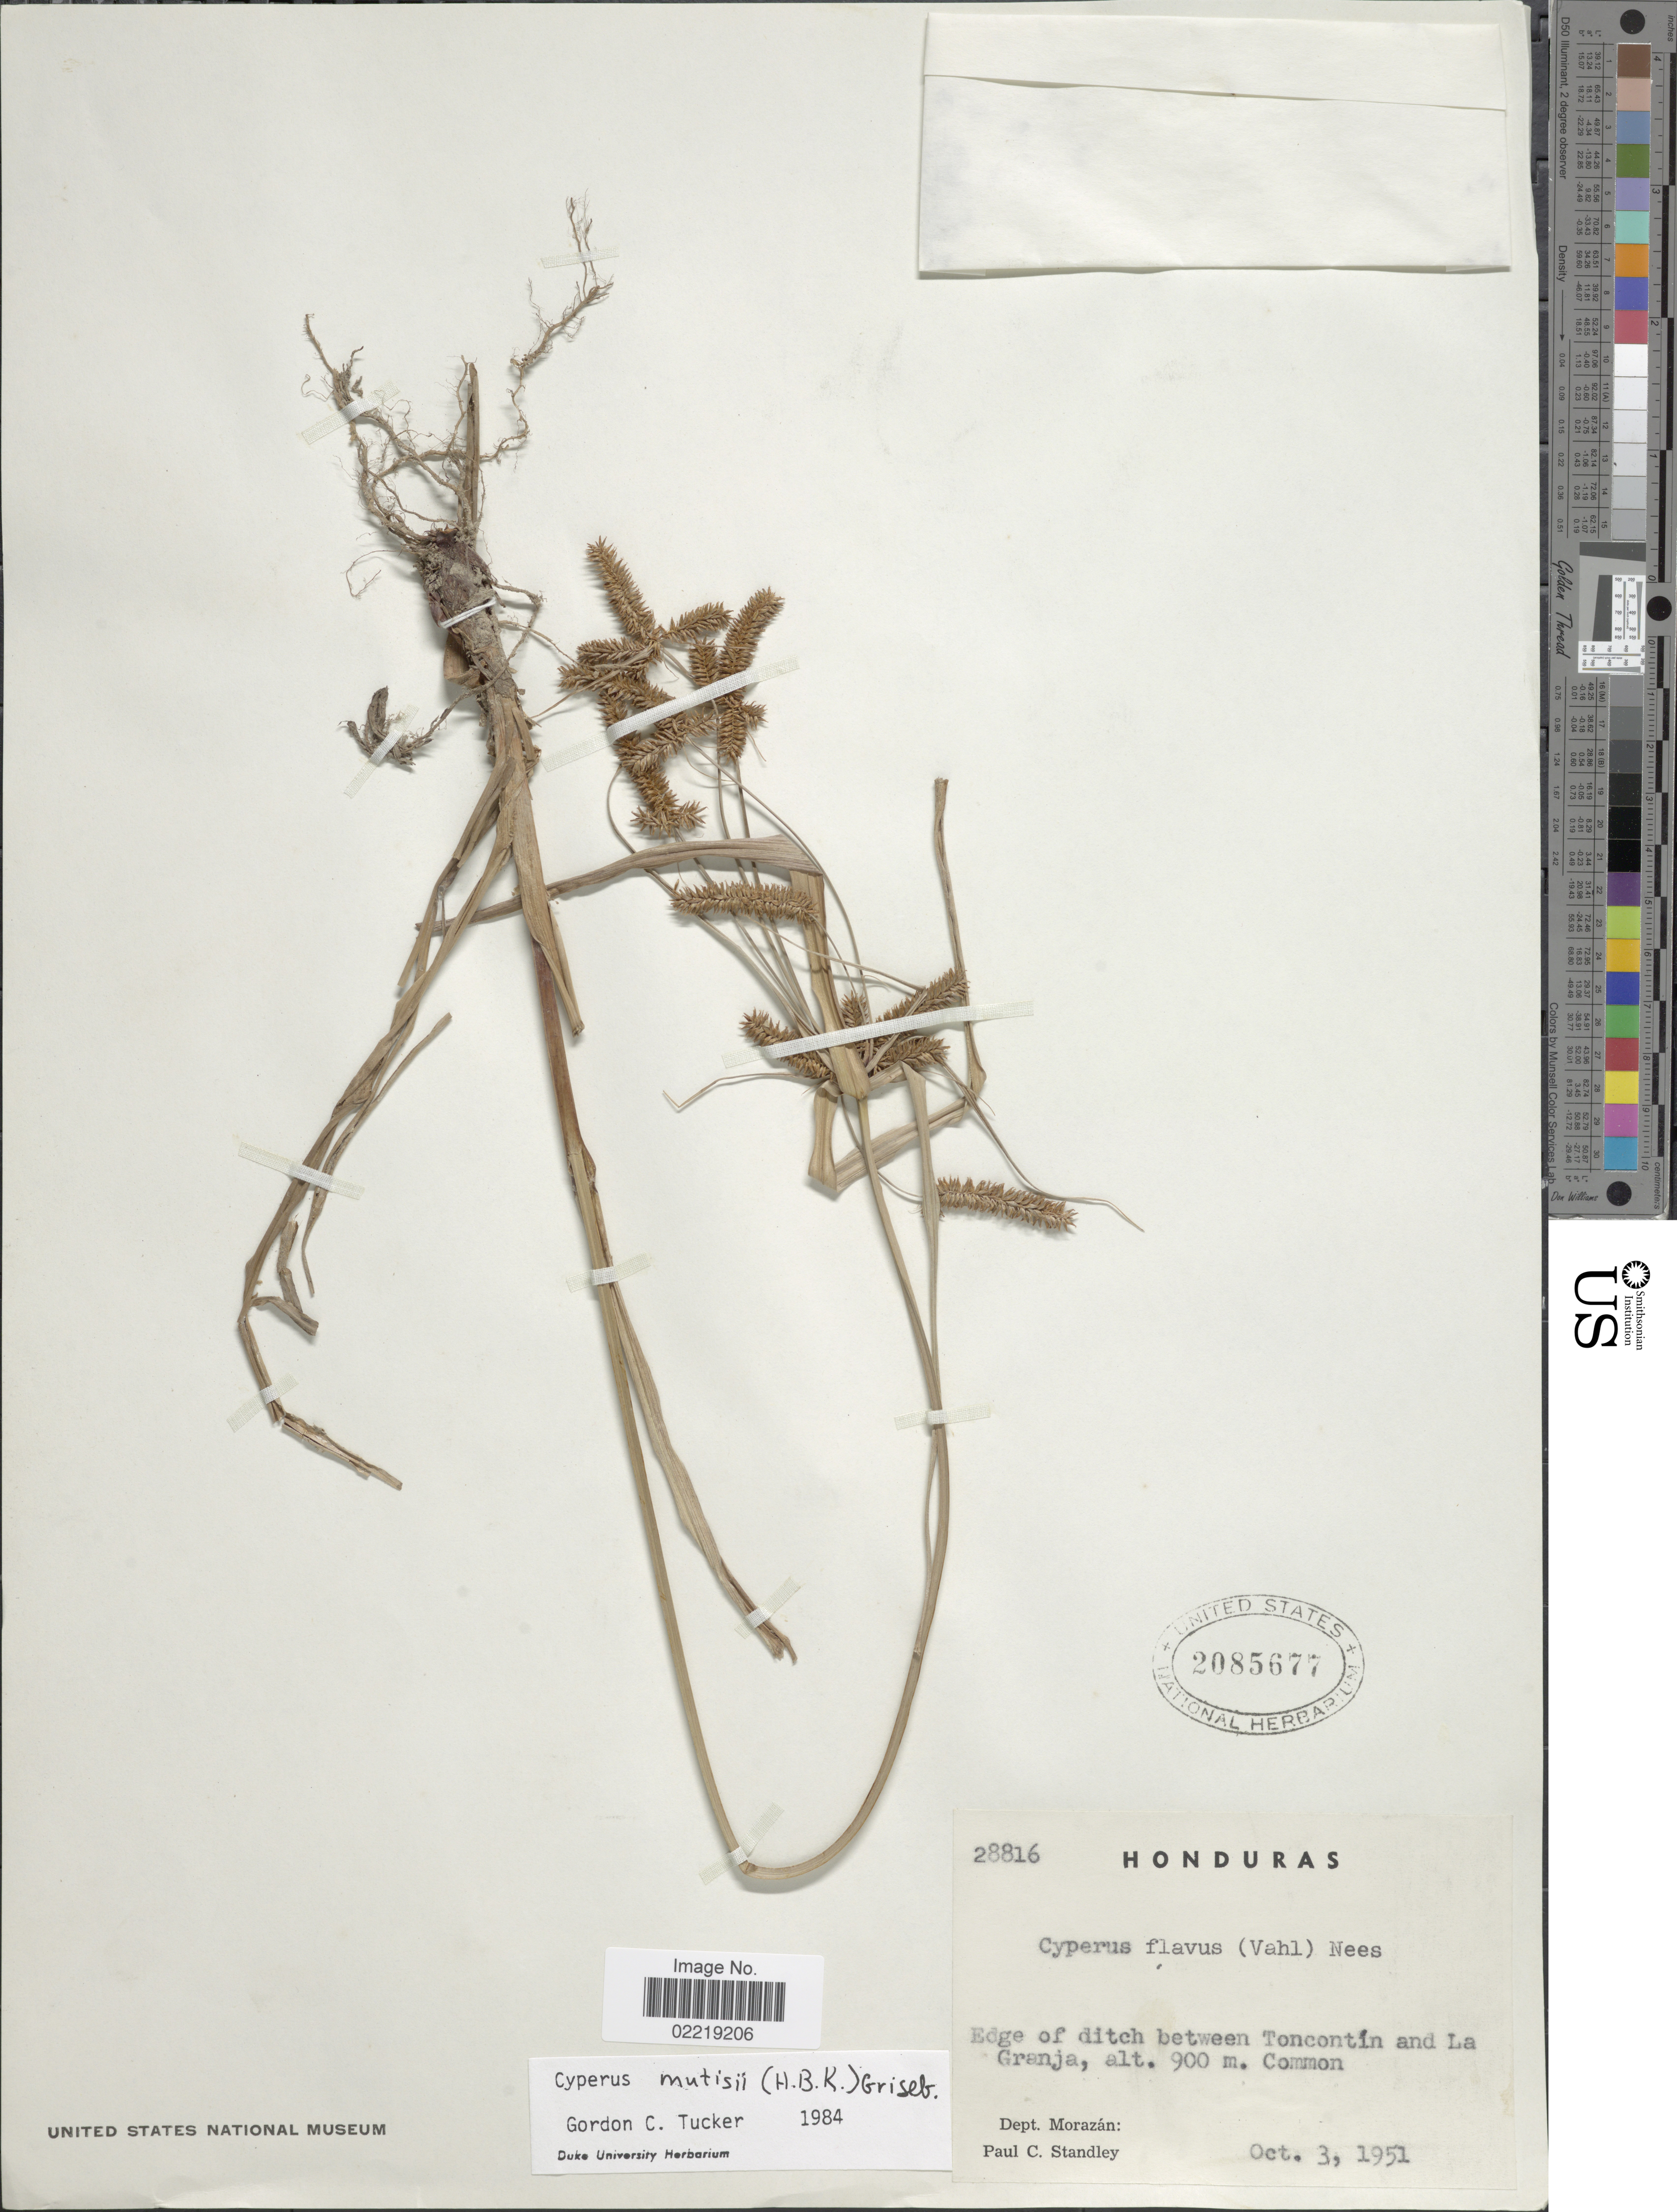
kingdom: Plantae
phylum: Tracheophyta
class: Liliopsida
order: Poales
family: Cyperaceae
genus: Cyperus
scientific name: Cyperus mutisii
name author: (Kunth) Andersson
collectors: P. C. Standley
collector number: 28816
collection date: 1951-10-03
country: Honduras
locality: Edge of ditch between Toncontin and La Granja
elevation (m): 900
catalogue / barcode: US 2085677